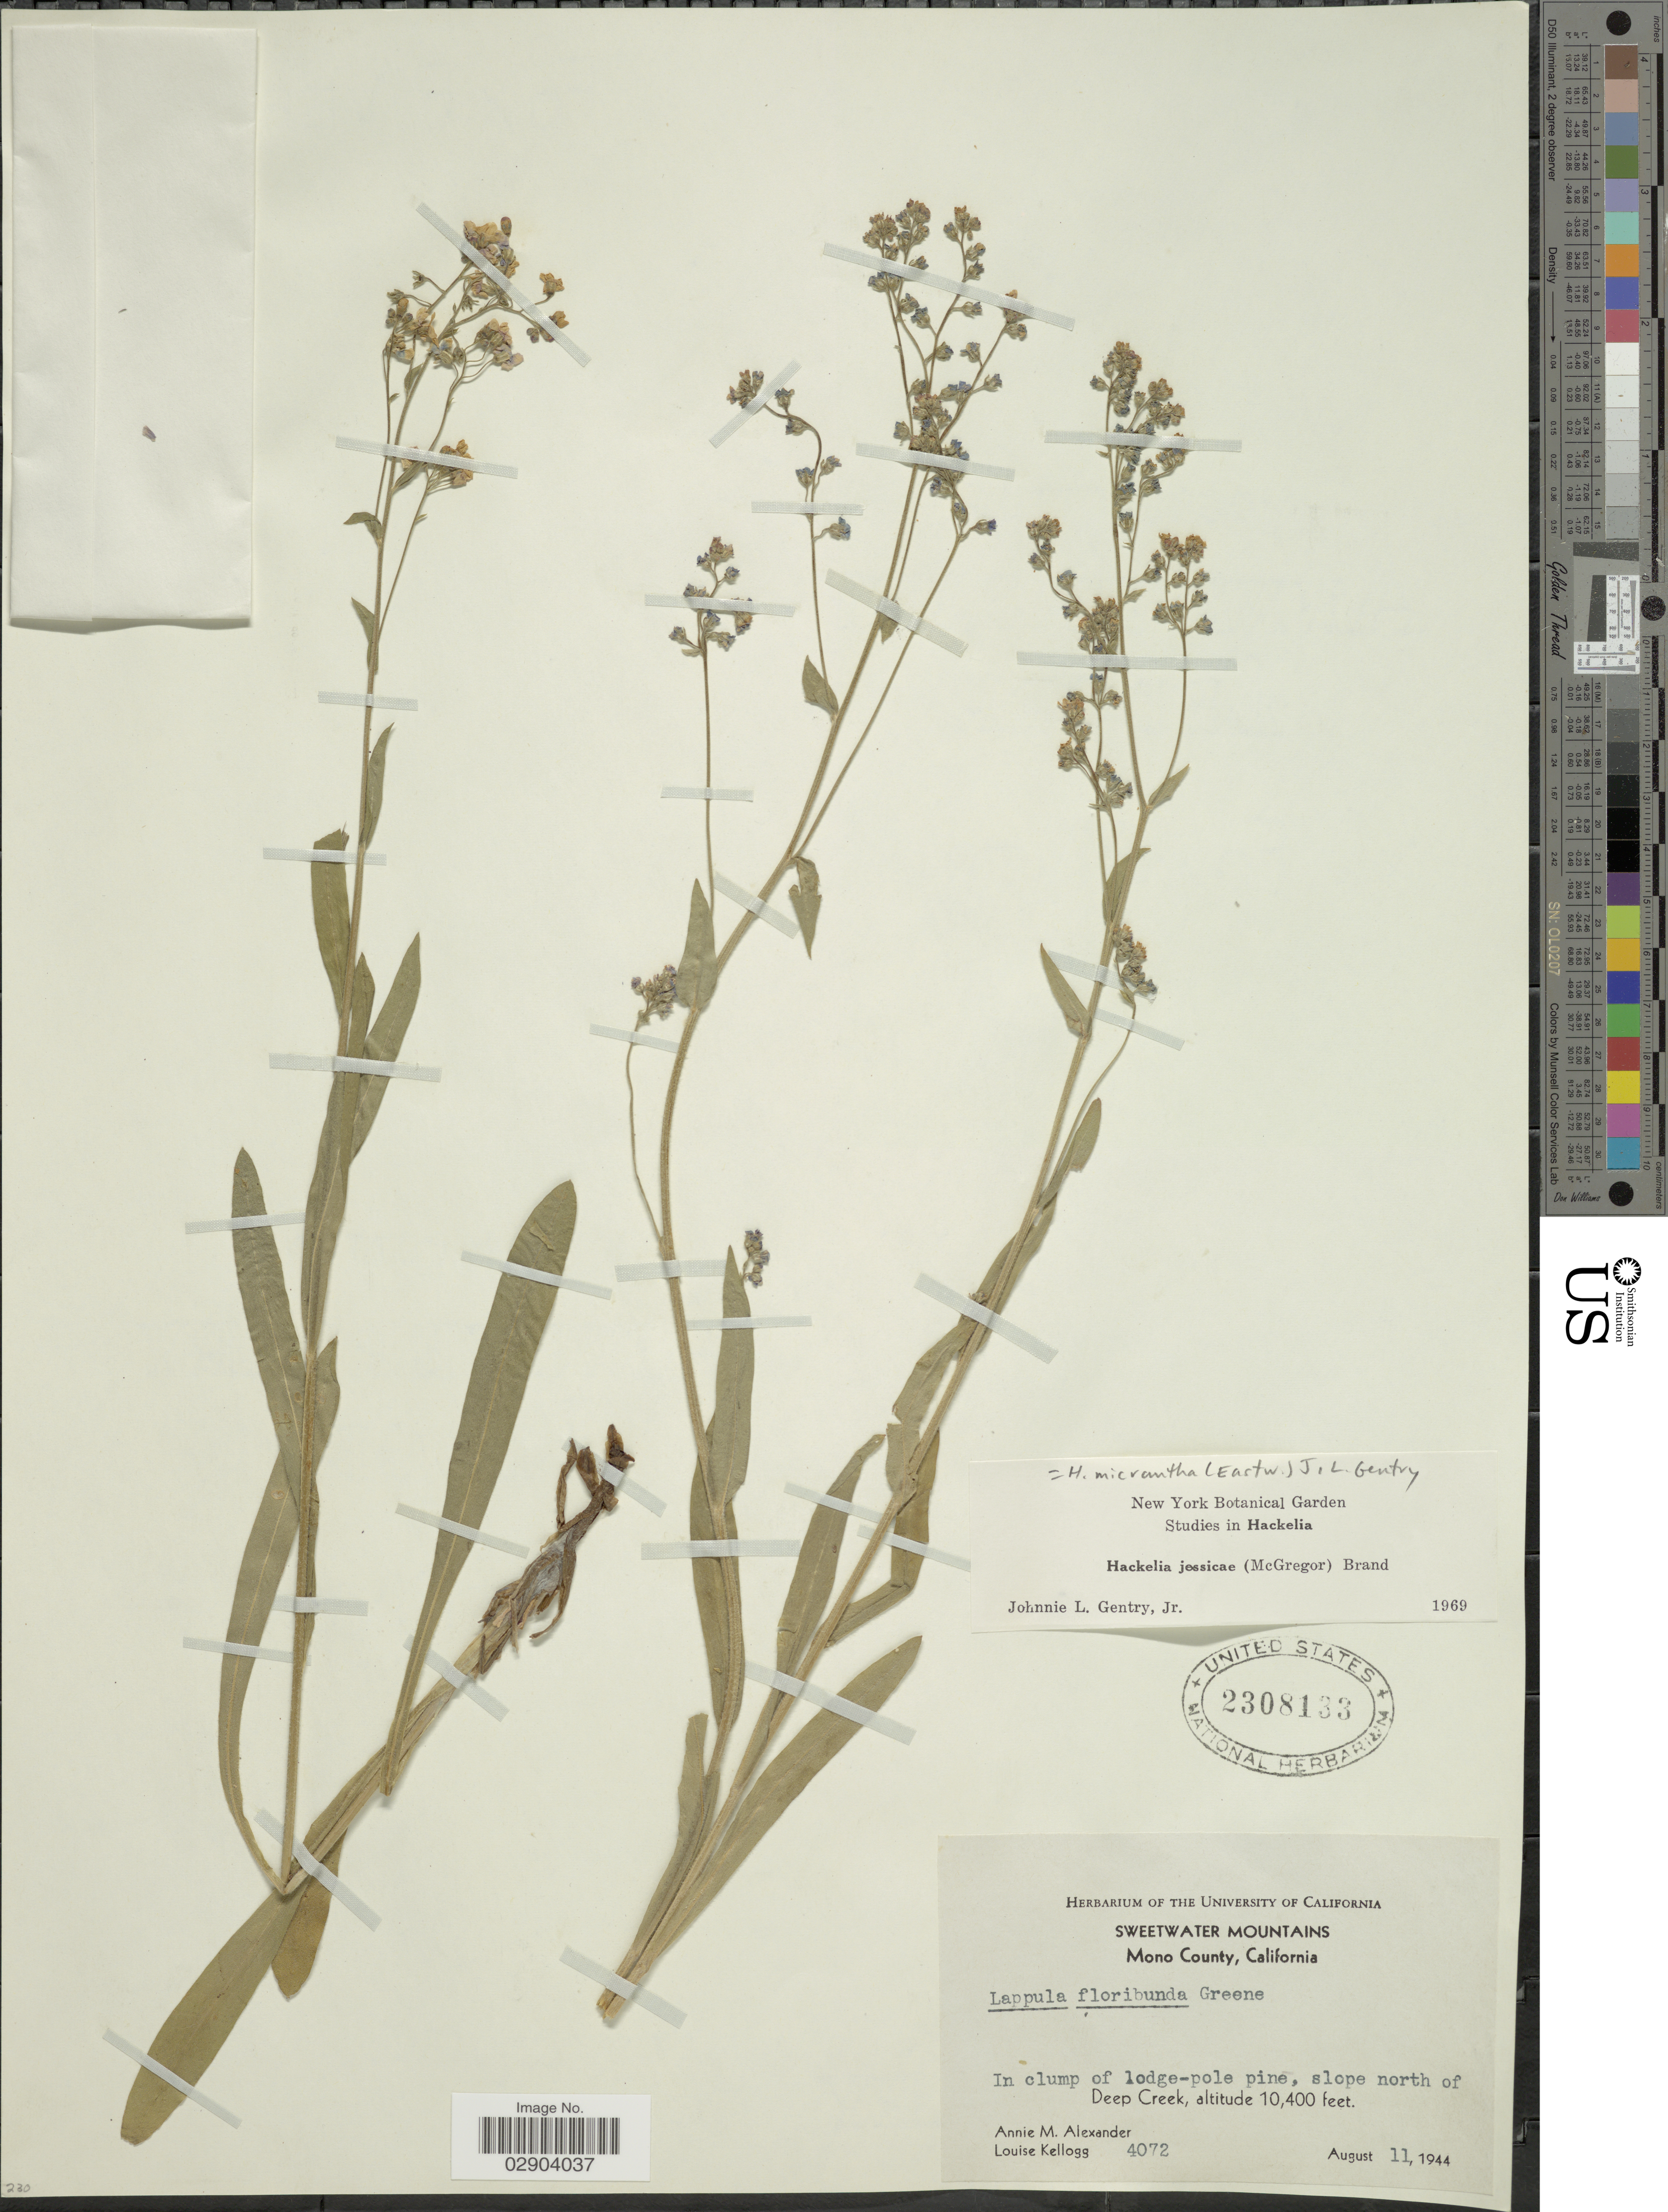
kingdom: Plantae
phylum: Tracheophyta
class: Magnoliopsida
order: Boraginales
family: Boraginaceae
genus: Hackelia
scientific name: Hackelia micrantha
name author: (Eastw.) J.L. Gentry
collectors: A. M. Alexander & L. Kellogg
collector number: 4072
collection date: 1944-08-11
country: United States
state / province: California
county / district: Mono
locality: Sweetwater Mountains. Mono County. Slope north of Deep Creek.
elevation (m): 3170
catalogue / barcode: US 2308133